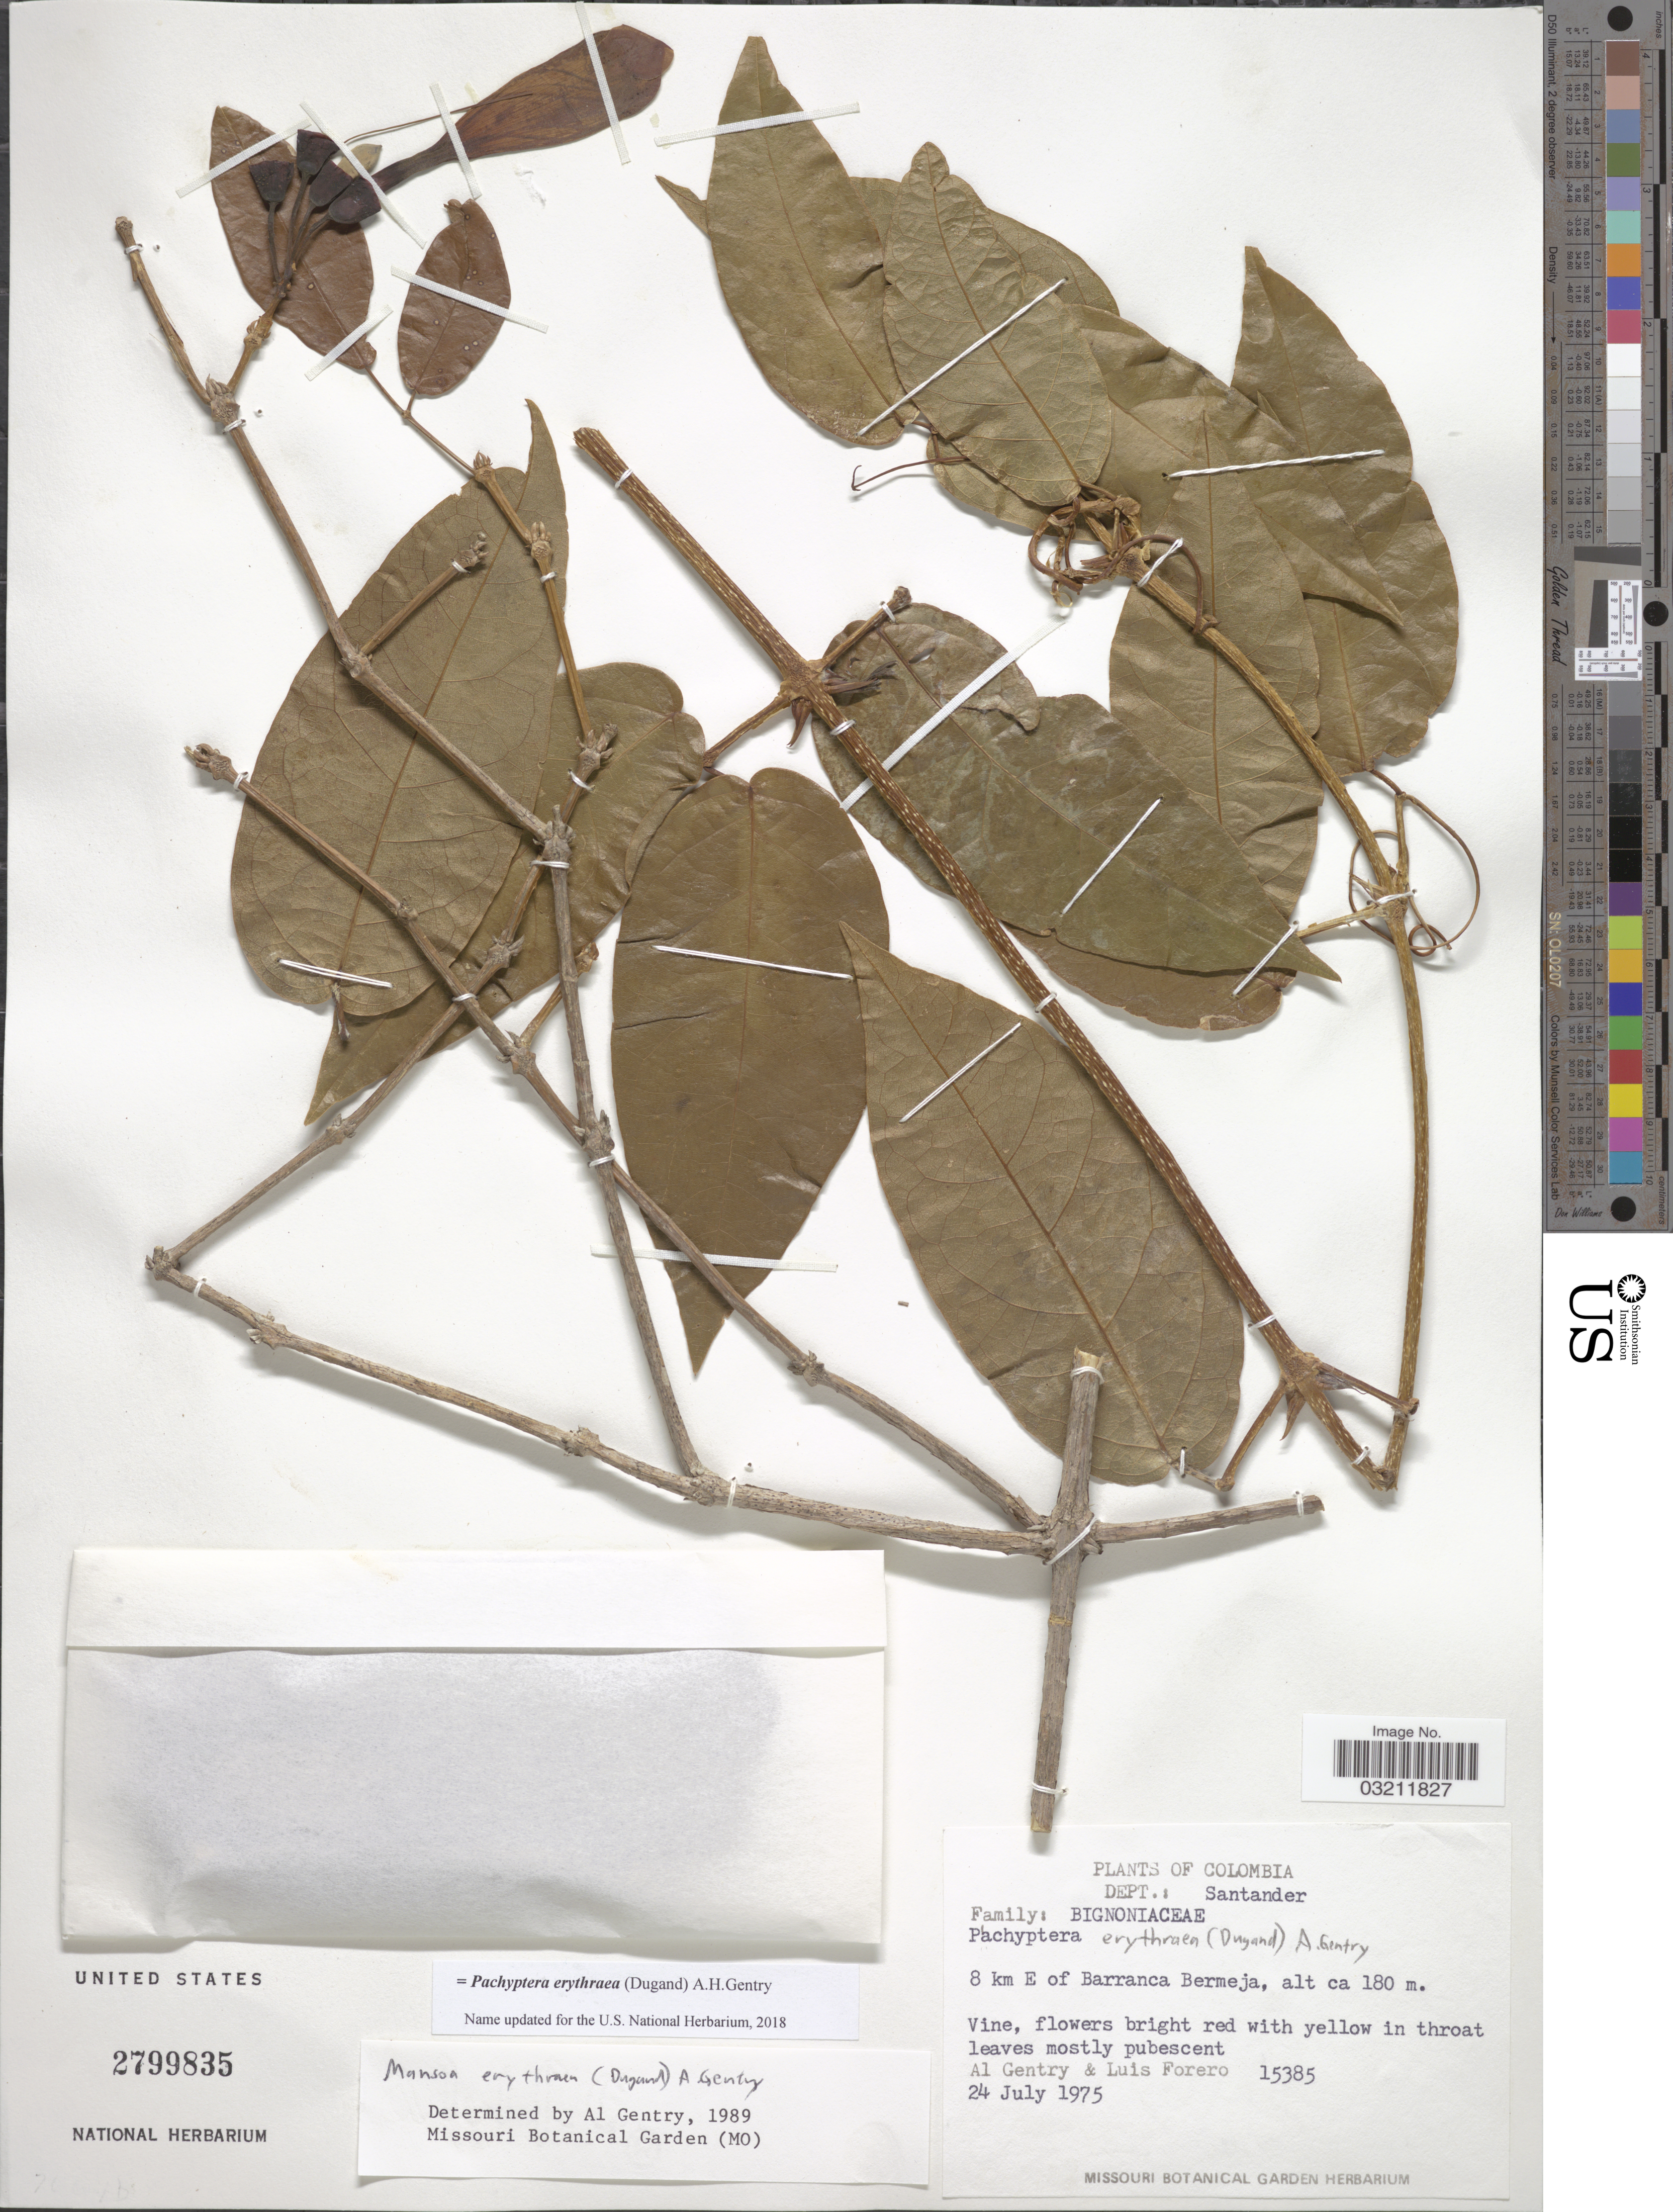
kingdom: Plantae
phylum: Tracheophyta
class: Magnoliopsida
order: Lamiales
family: Bignoniaceae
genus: Pachyptera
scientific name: Pachyptera erythraea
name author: (Dugand G.) A.H. Gentry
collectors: A. H. Gentry & L. Forero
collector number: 15385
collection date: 1975-07-24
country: Colombia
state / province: Santander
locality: Dept.: Santander. 8 km E of Barranca Bermeja.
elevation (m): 180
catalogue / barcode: US 2799835